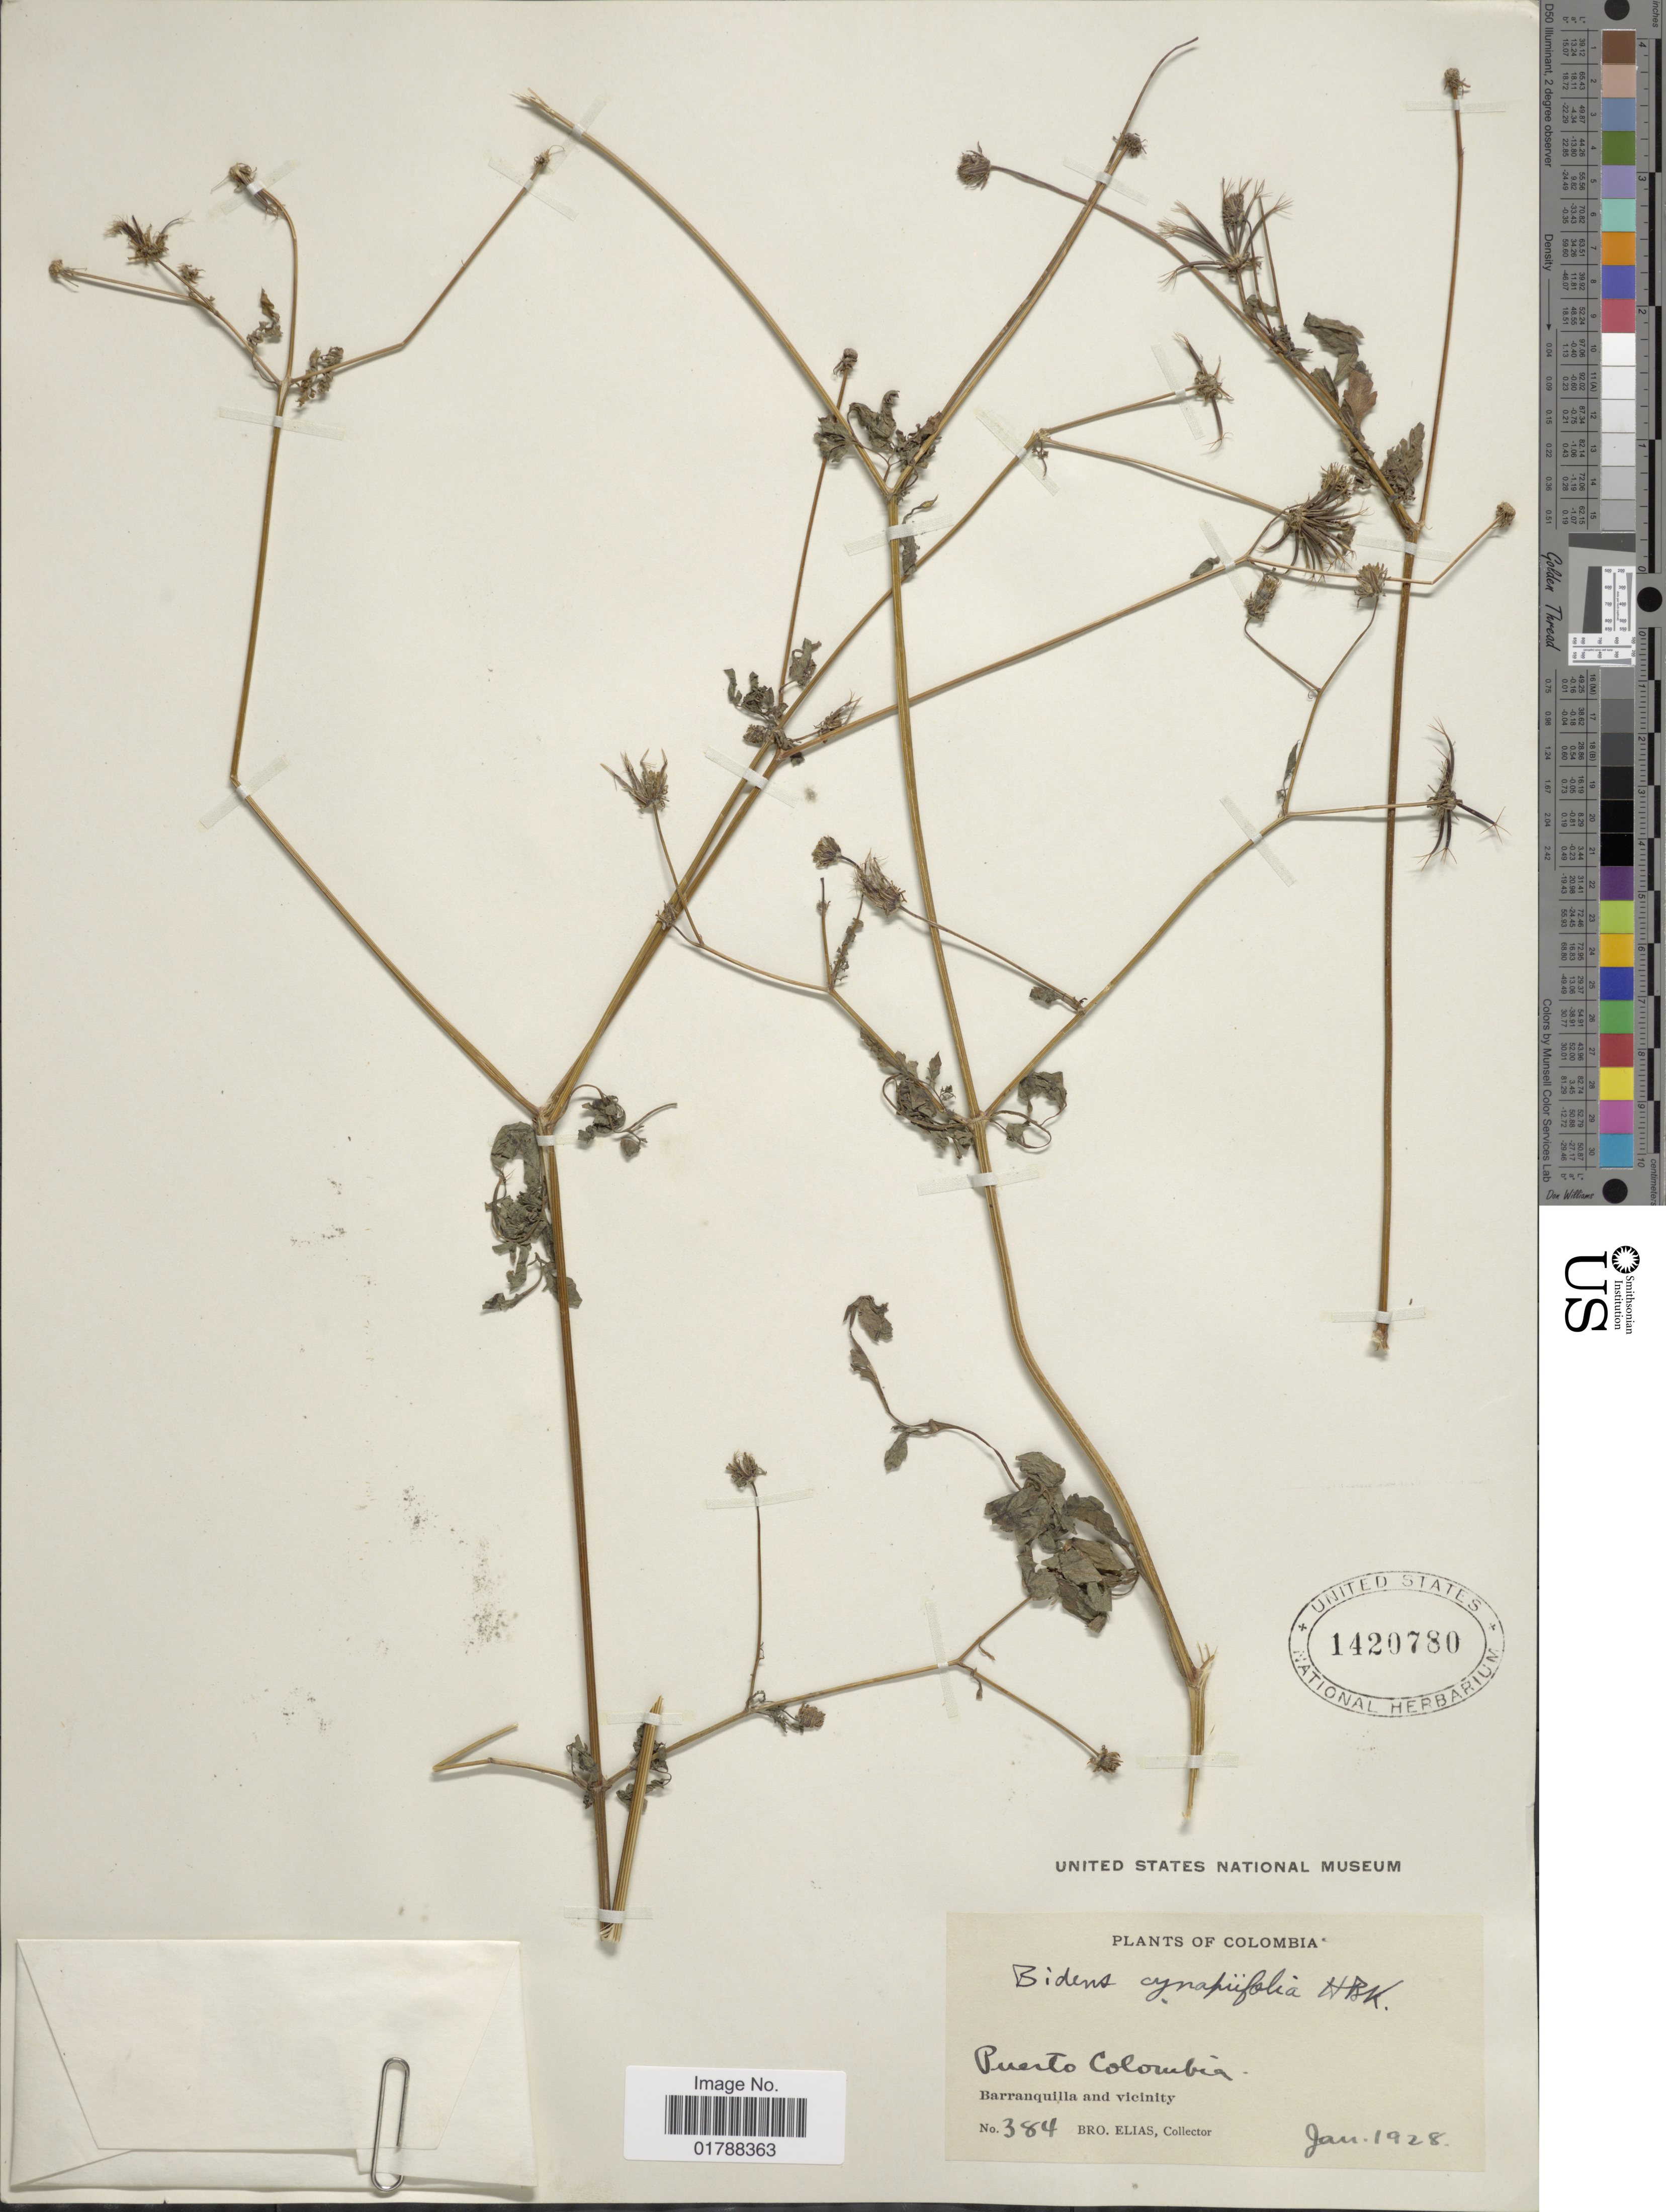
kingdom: Plantae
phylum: Tracheophyta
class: Magnoliopsida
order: Asterales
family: Asteraceae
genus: Bidens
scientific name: Bidens cynapiifolia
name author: Kunth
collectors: Bro. Elias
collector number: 384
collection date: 1928-01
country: Colombia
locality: Puerto Colombia. Barranquilla and vicinity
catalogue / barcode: US 1420780